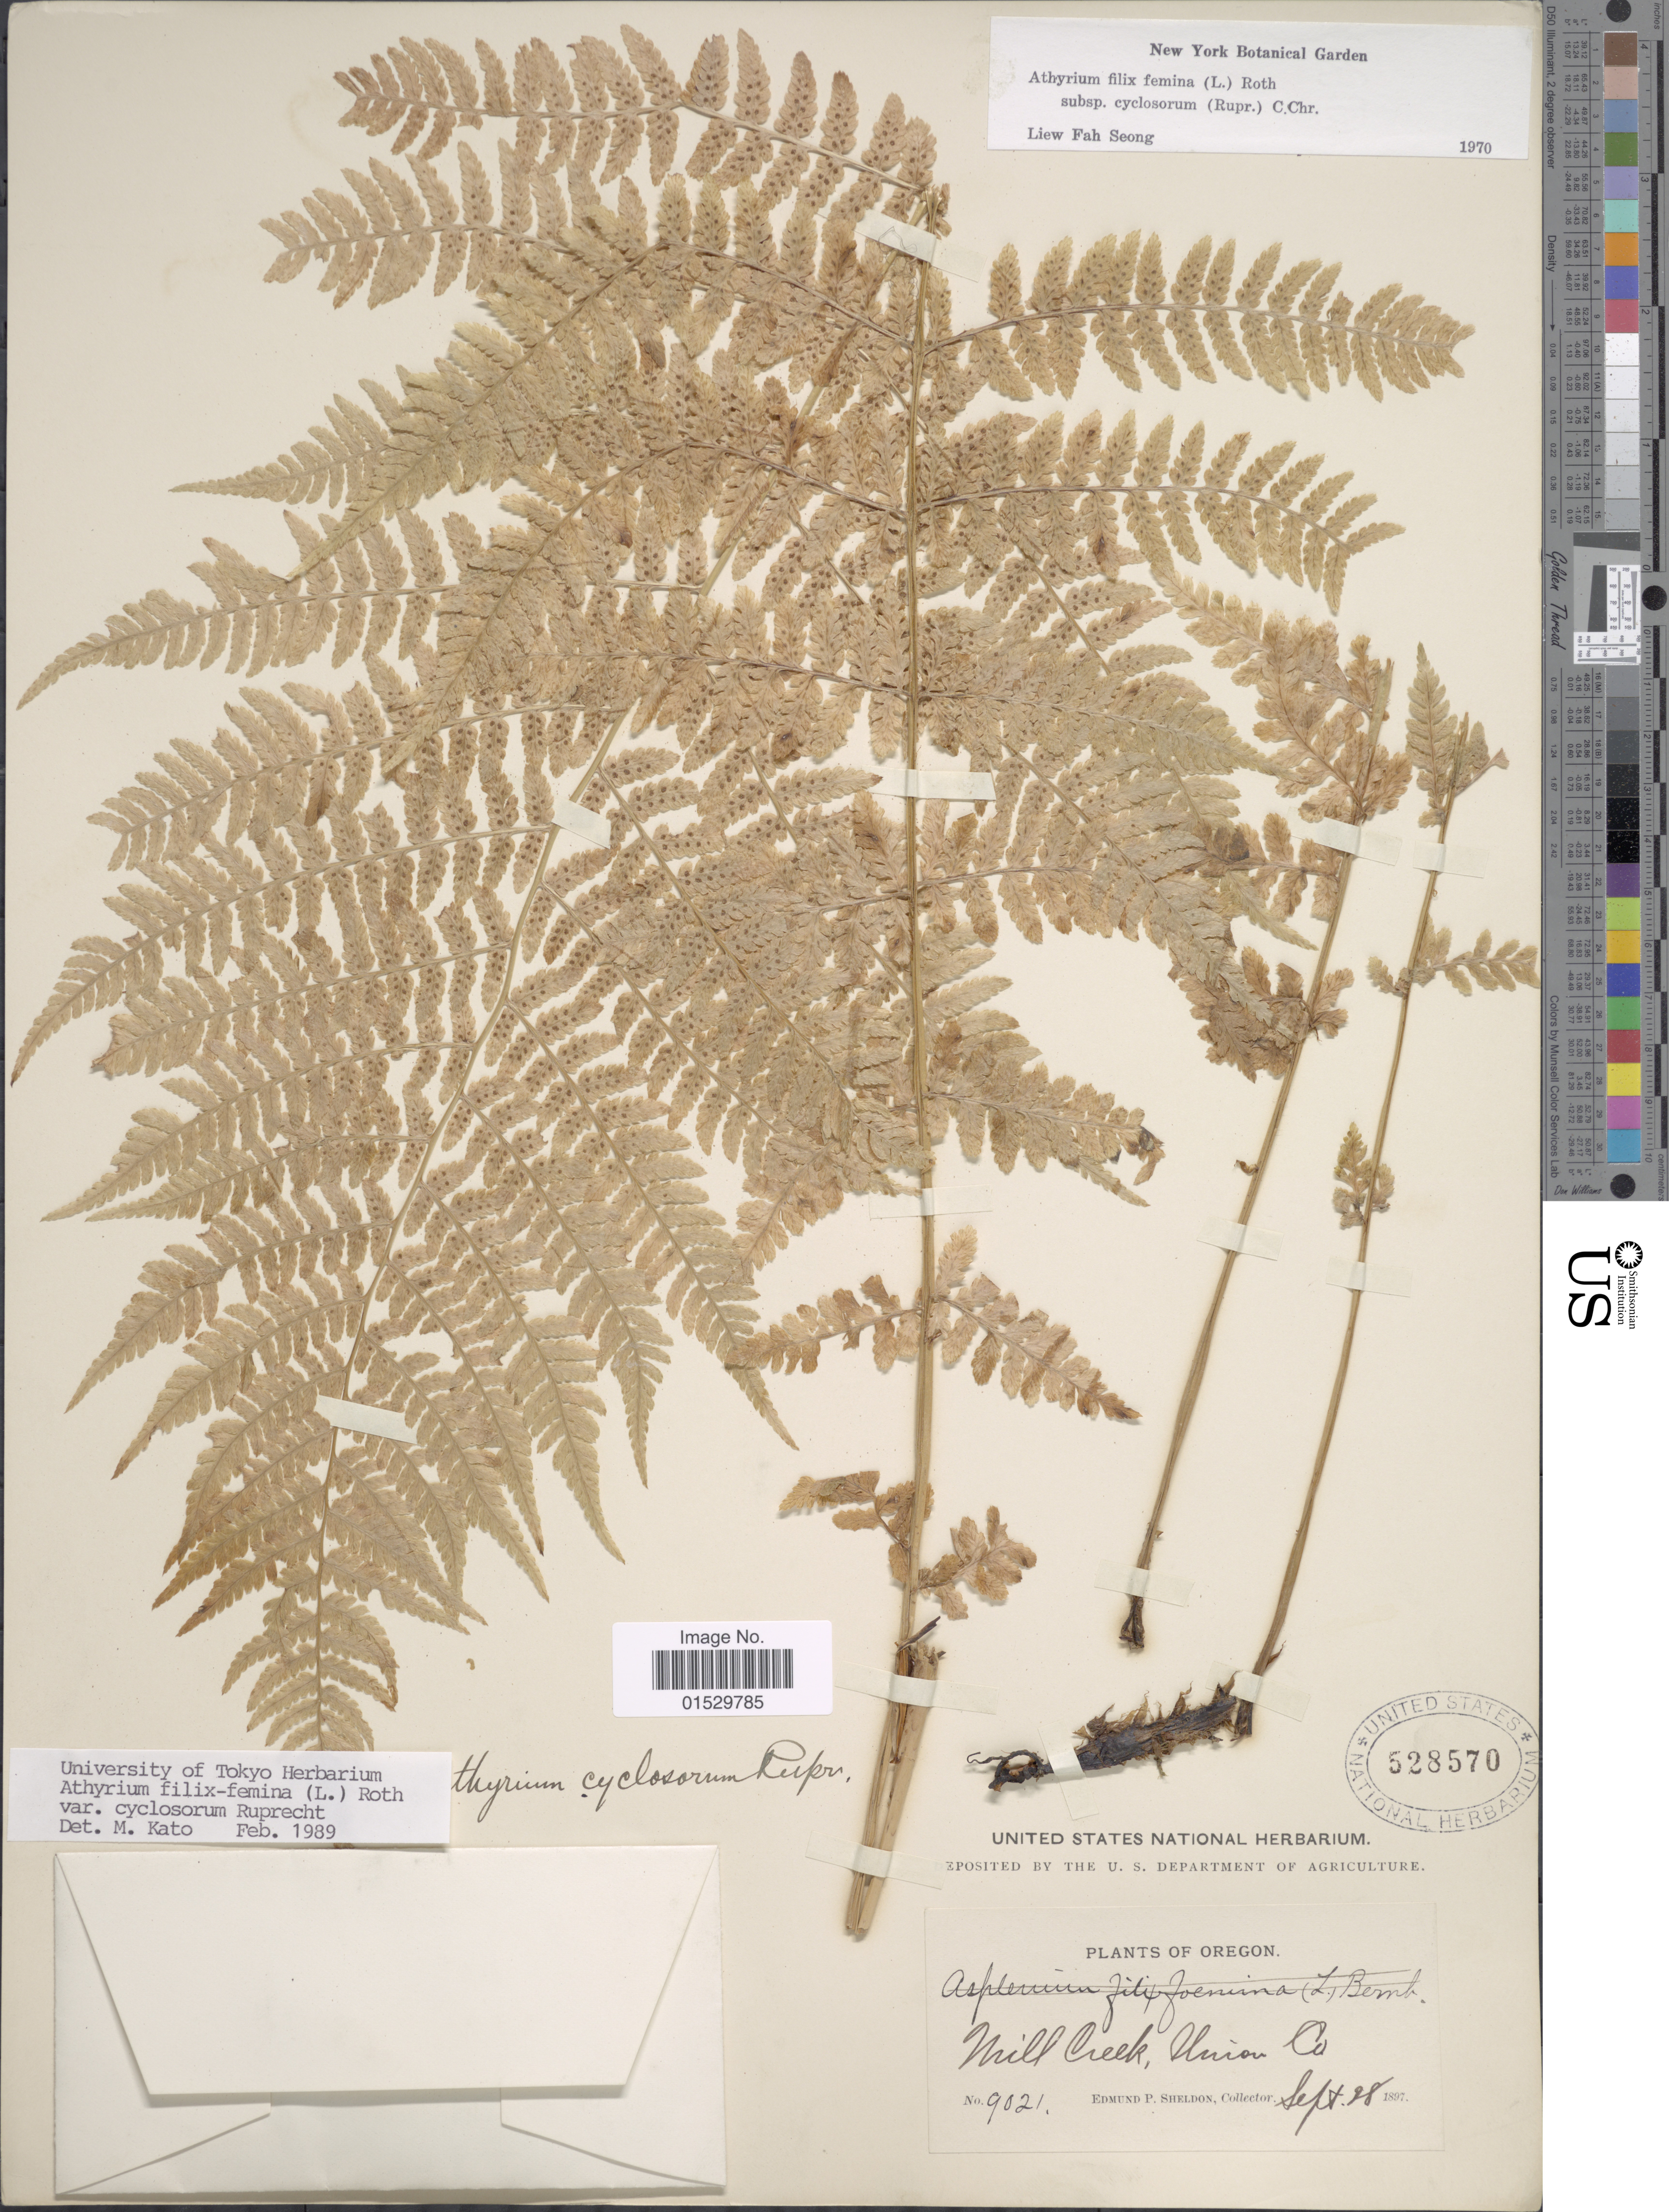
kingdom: Plantae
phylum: Tracheophyta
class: Polypodiopsida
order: Polypodiales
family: Athyriaceae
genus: Athyrium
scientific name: Athyrium filix-femina subsp. cyclosorum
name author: (Rupr.) C. Chr.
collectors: E. P. Sheldon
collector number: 9021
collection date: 1897-09-28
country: United States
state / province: Oregon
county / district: Union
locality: Mill Creek, Union Co.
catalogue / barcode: US 528570